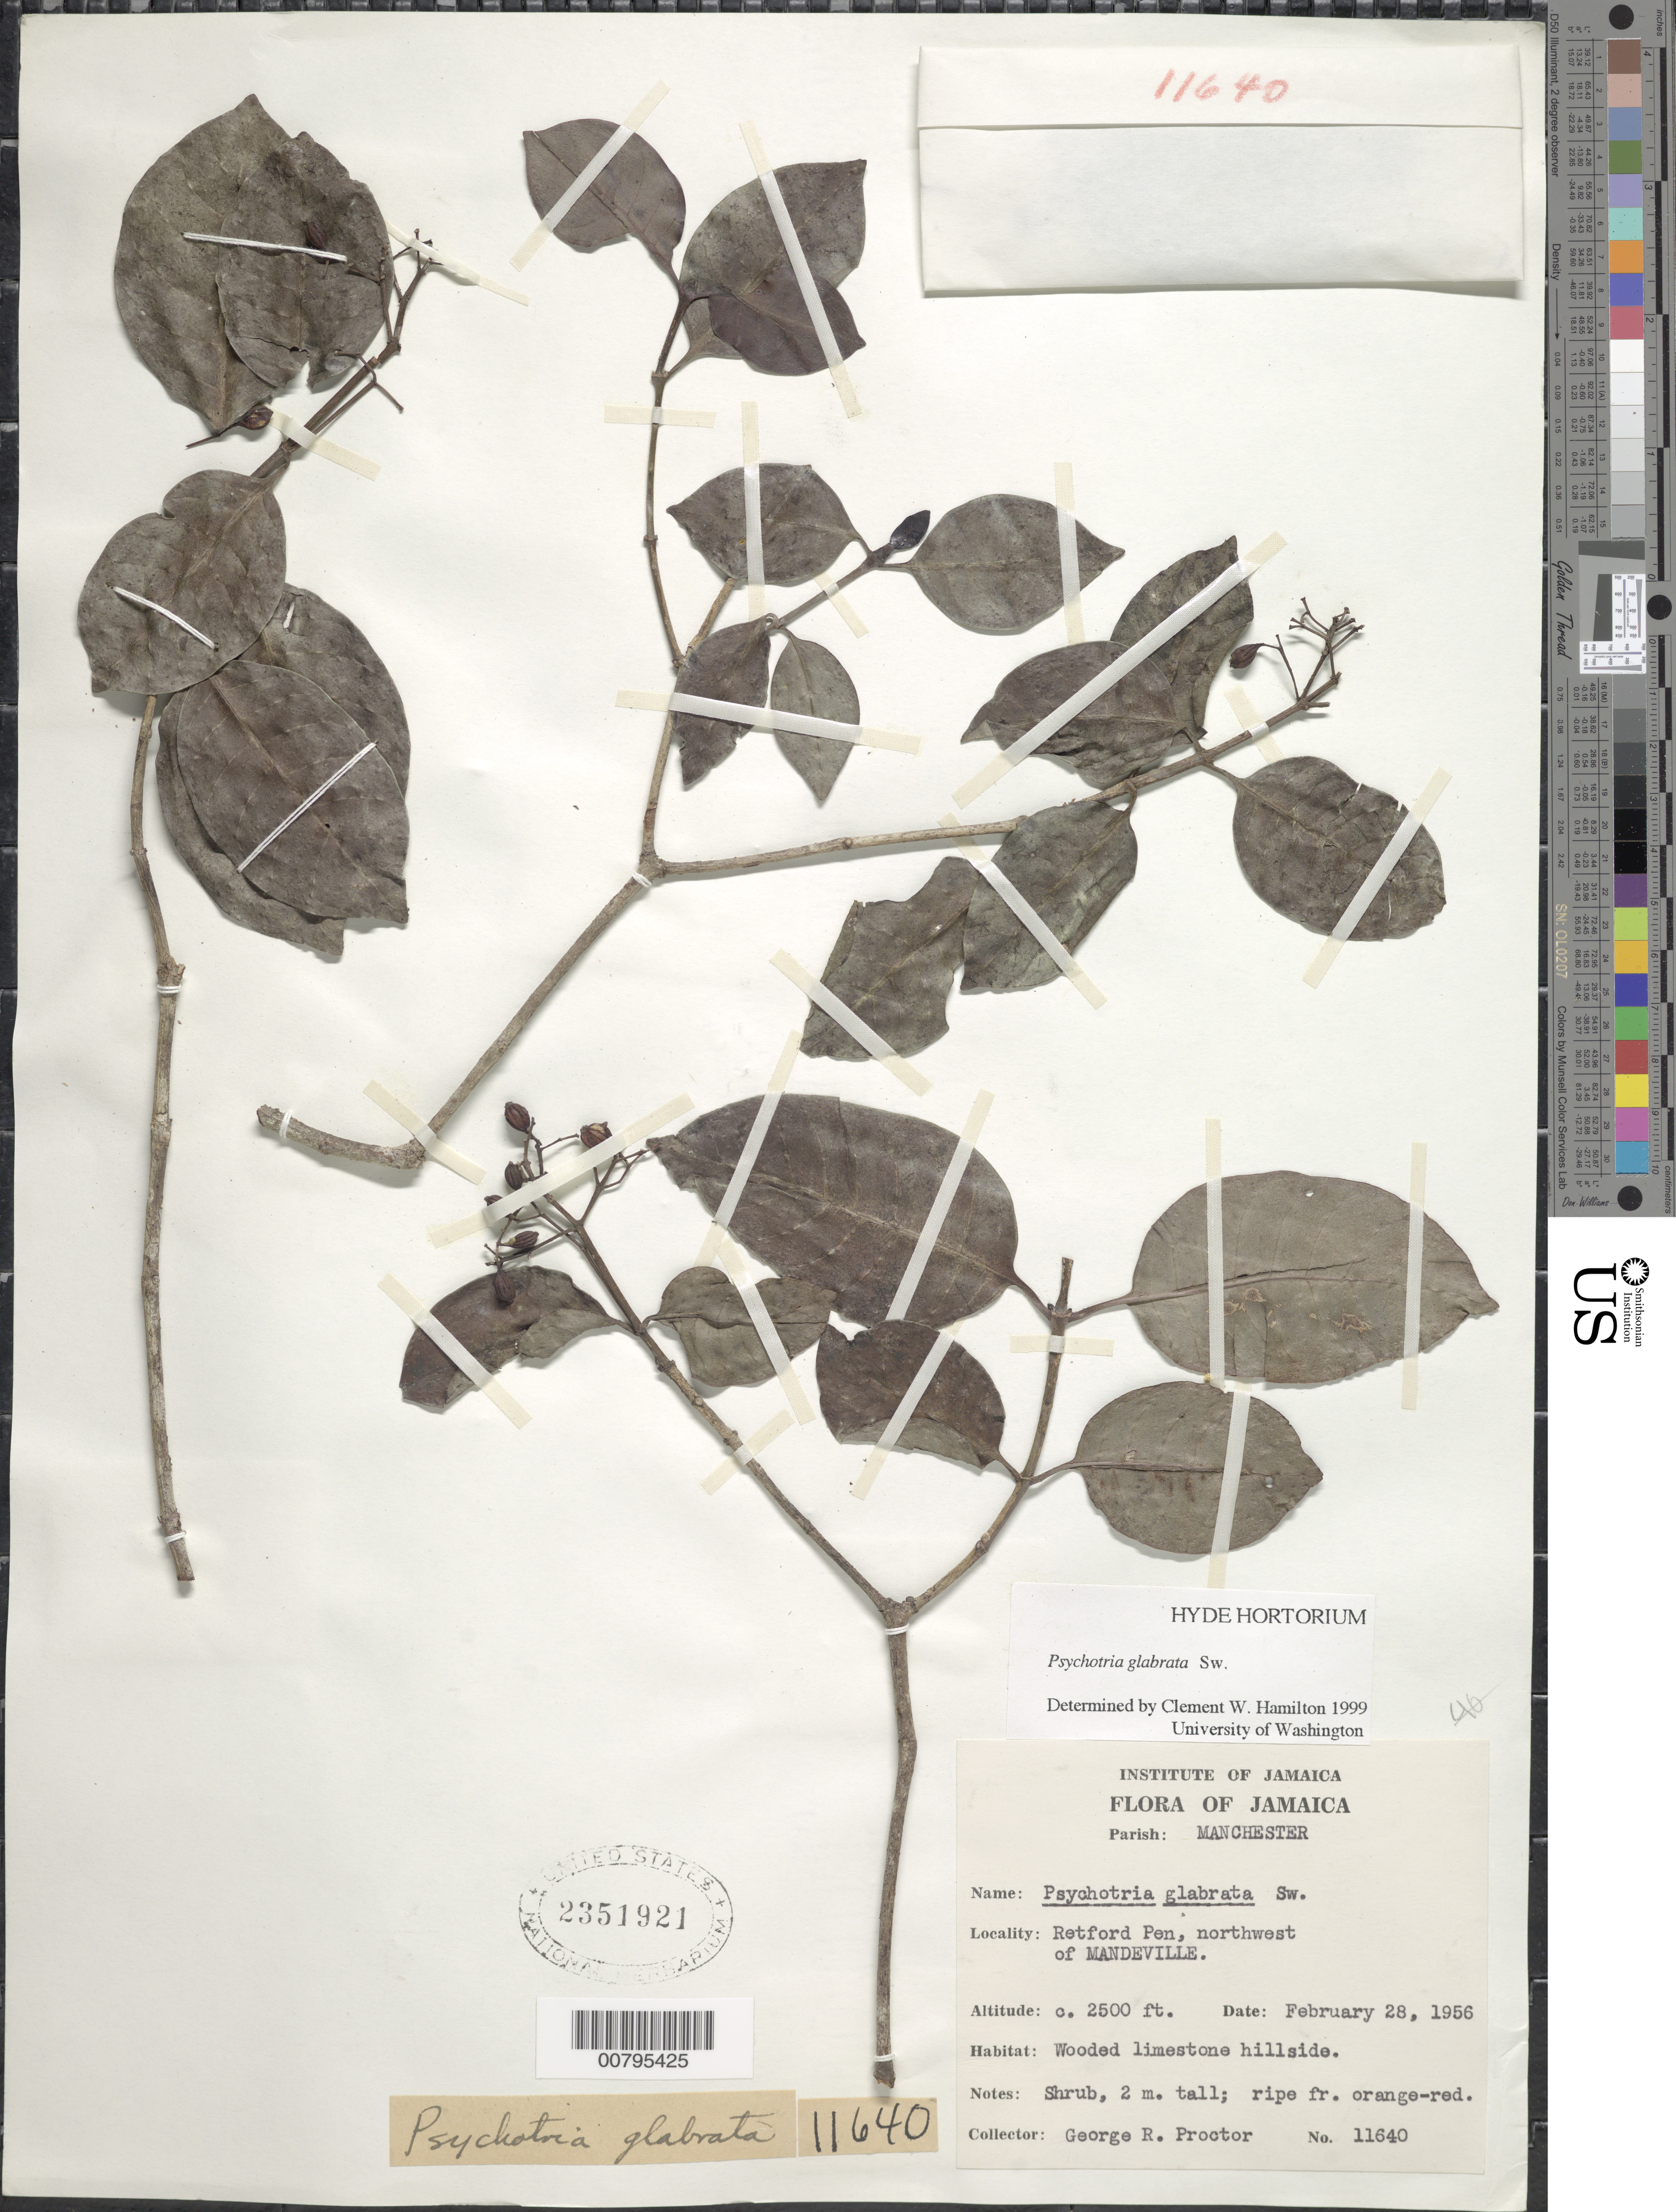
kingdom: Plantae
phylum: Tracheophyta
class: Magnoliopsida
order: Gentianales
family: Rubiaceae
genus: Psychotria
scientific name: Psychotria glabrata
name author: Sw.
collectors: G. R. Proctor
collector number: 11640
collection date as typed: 28 Feb 1956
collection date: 1956-02-28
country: Jamaica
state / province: Manchester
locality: Retford Pen, northwest of Mandeville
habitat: Wooded limestone hillside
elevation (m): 762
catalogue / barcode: US 2351921